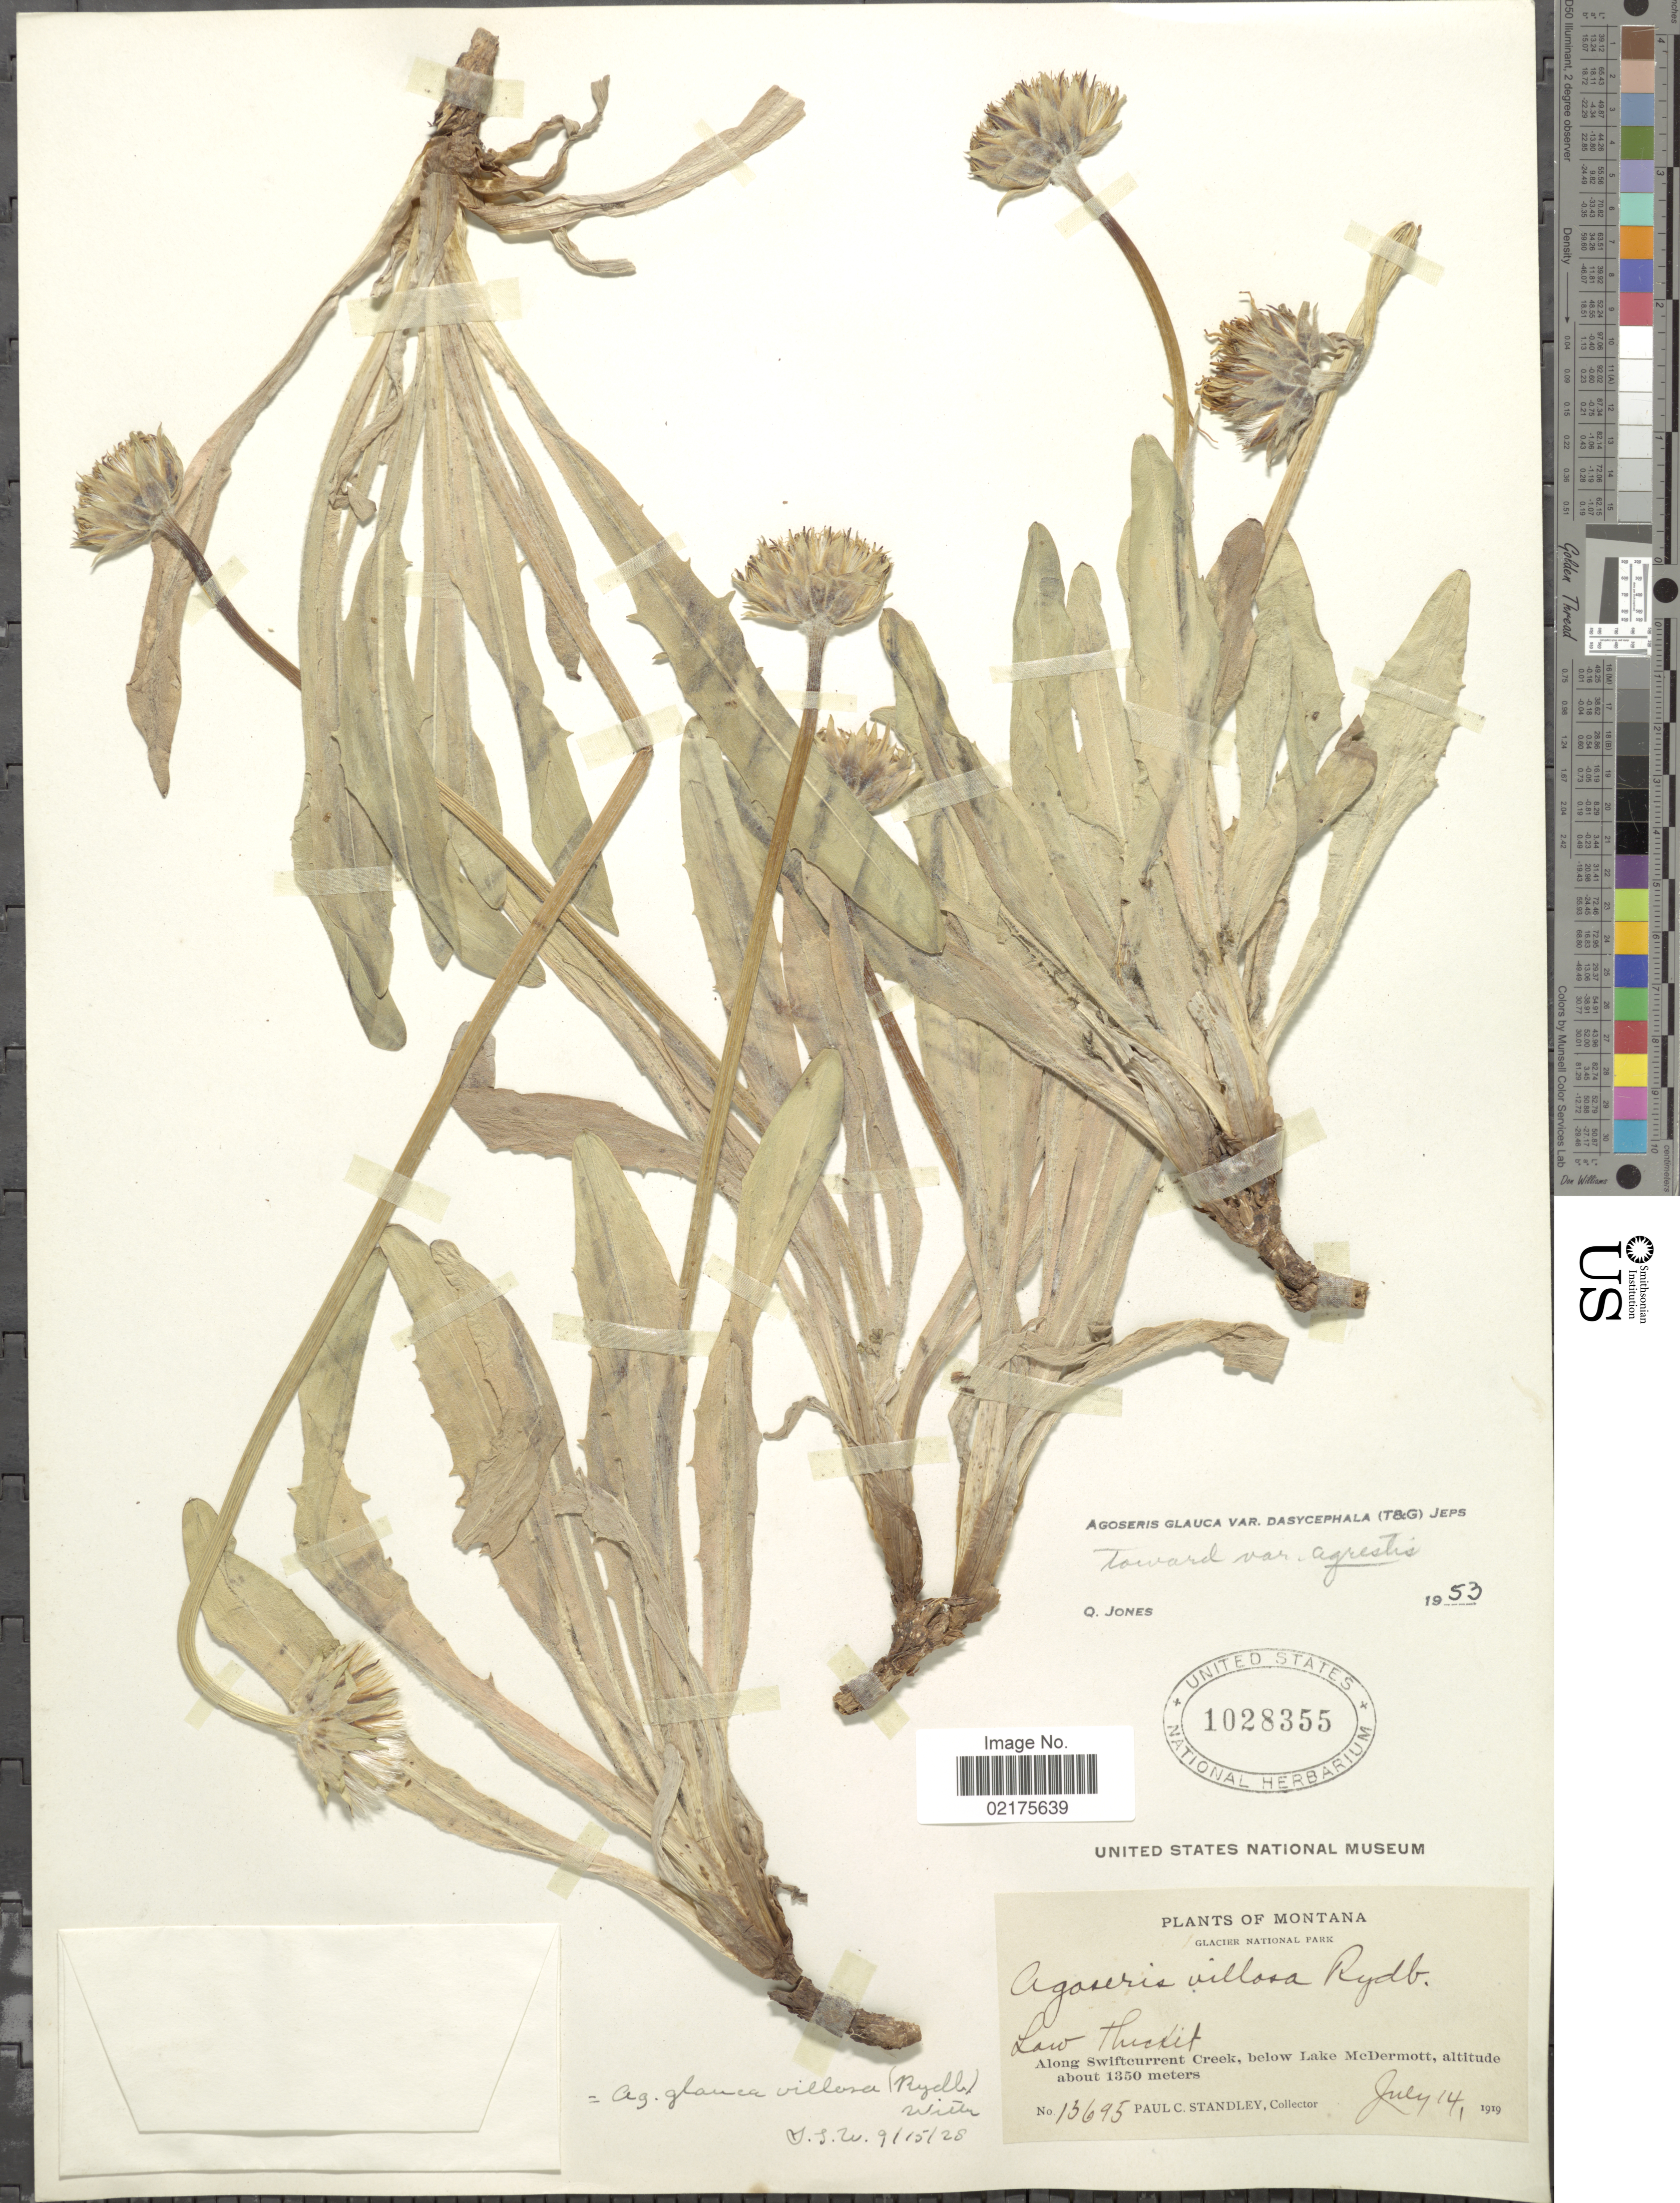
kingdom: Plantae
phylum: Tracheophyta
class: Magnoliopsida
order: Asterales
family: Asteraceae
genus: Agoseris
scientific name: Agoseris glauca var. dasycephala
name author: (Torr. & A. Gray) Jeps.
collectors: P. C. Standley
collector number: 13695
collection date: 1919-07-14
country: United States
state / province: Montana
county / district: Glacier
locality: Glacier National Park, along Swiftcurrent Creek, below Lake McDermott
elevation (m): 1350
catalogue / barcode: US 1028355